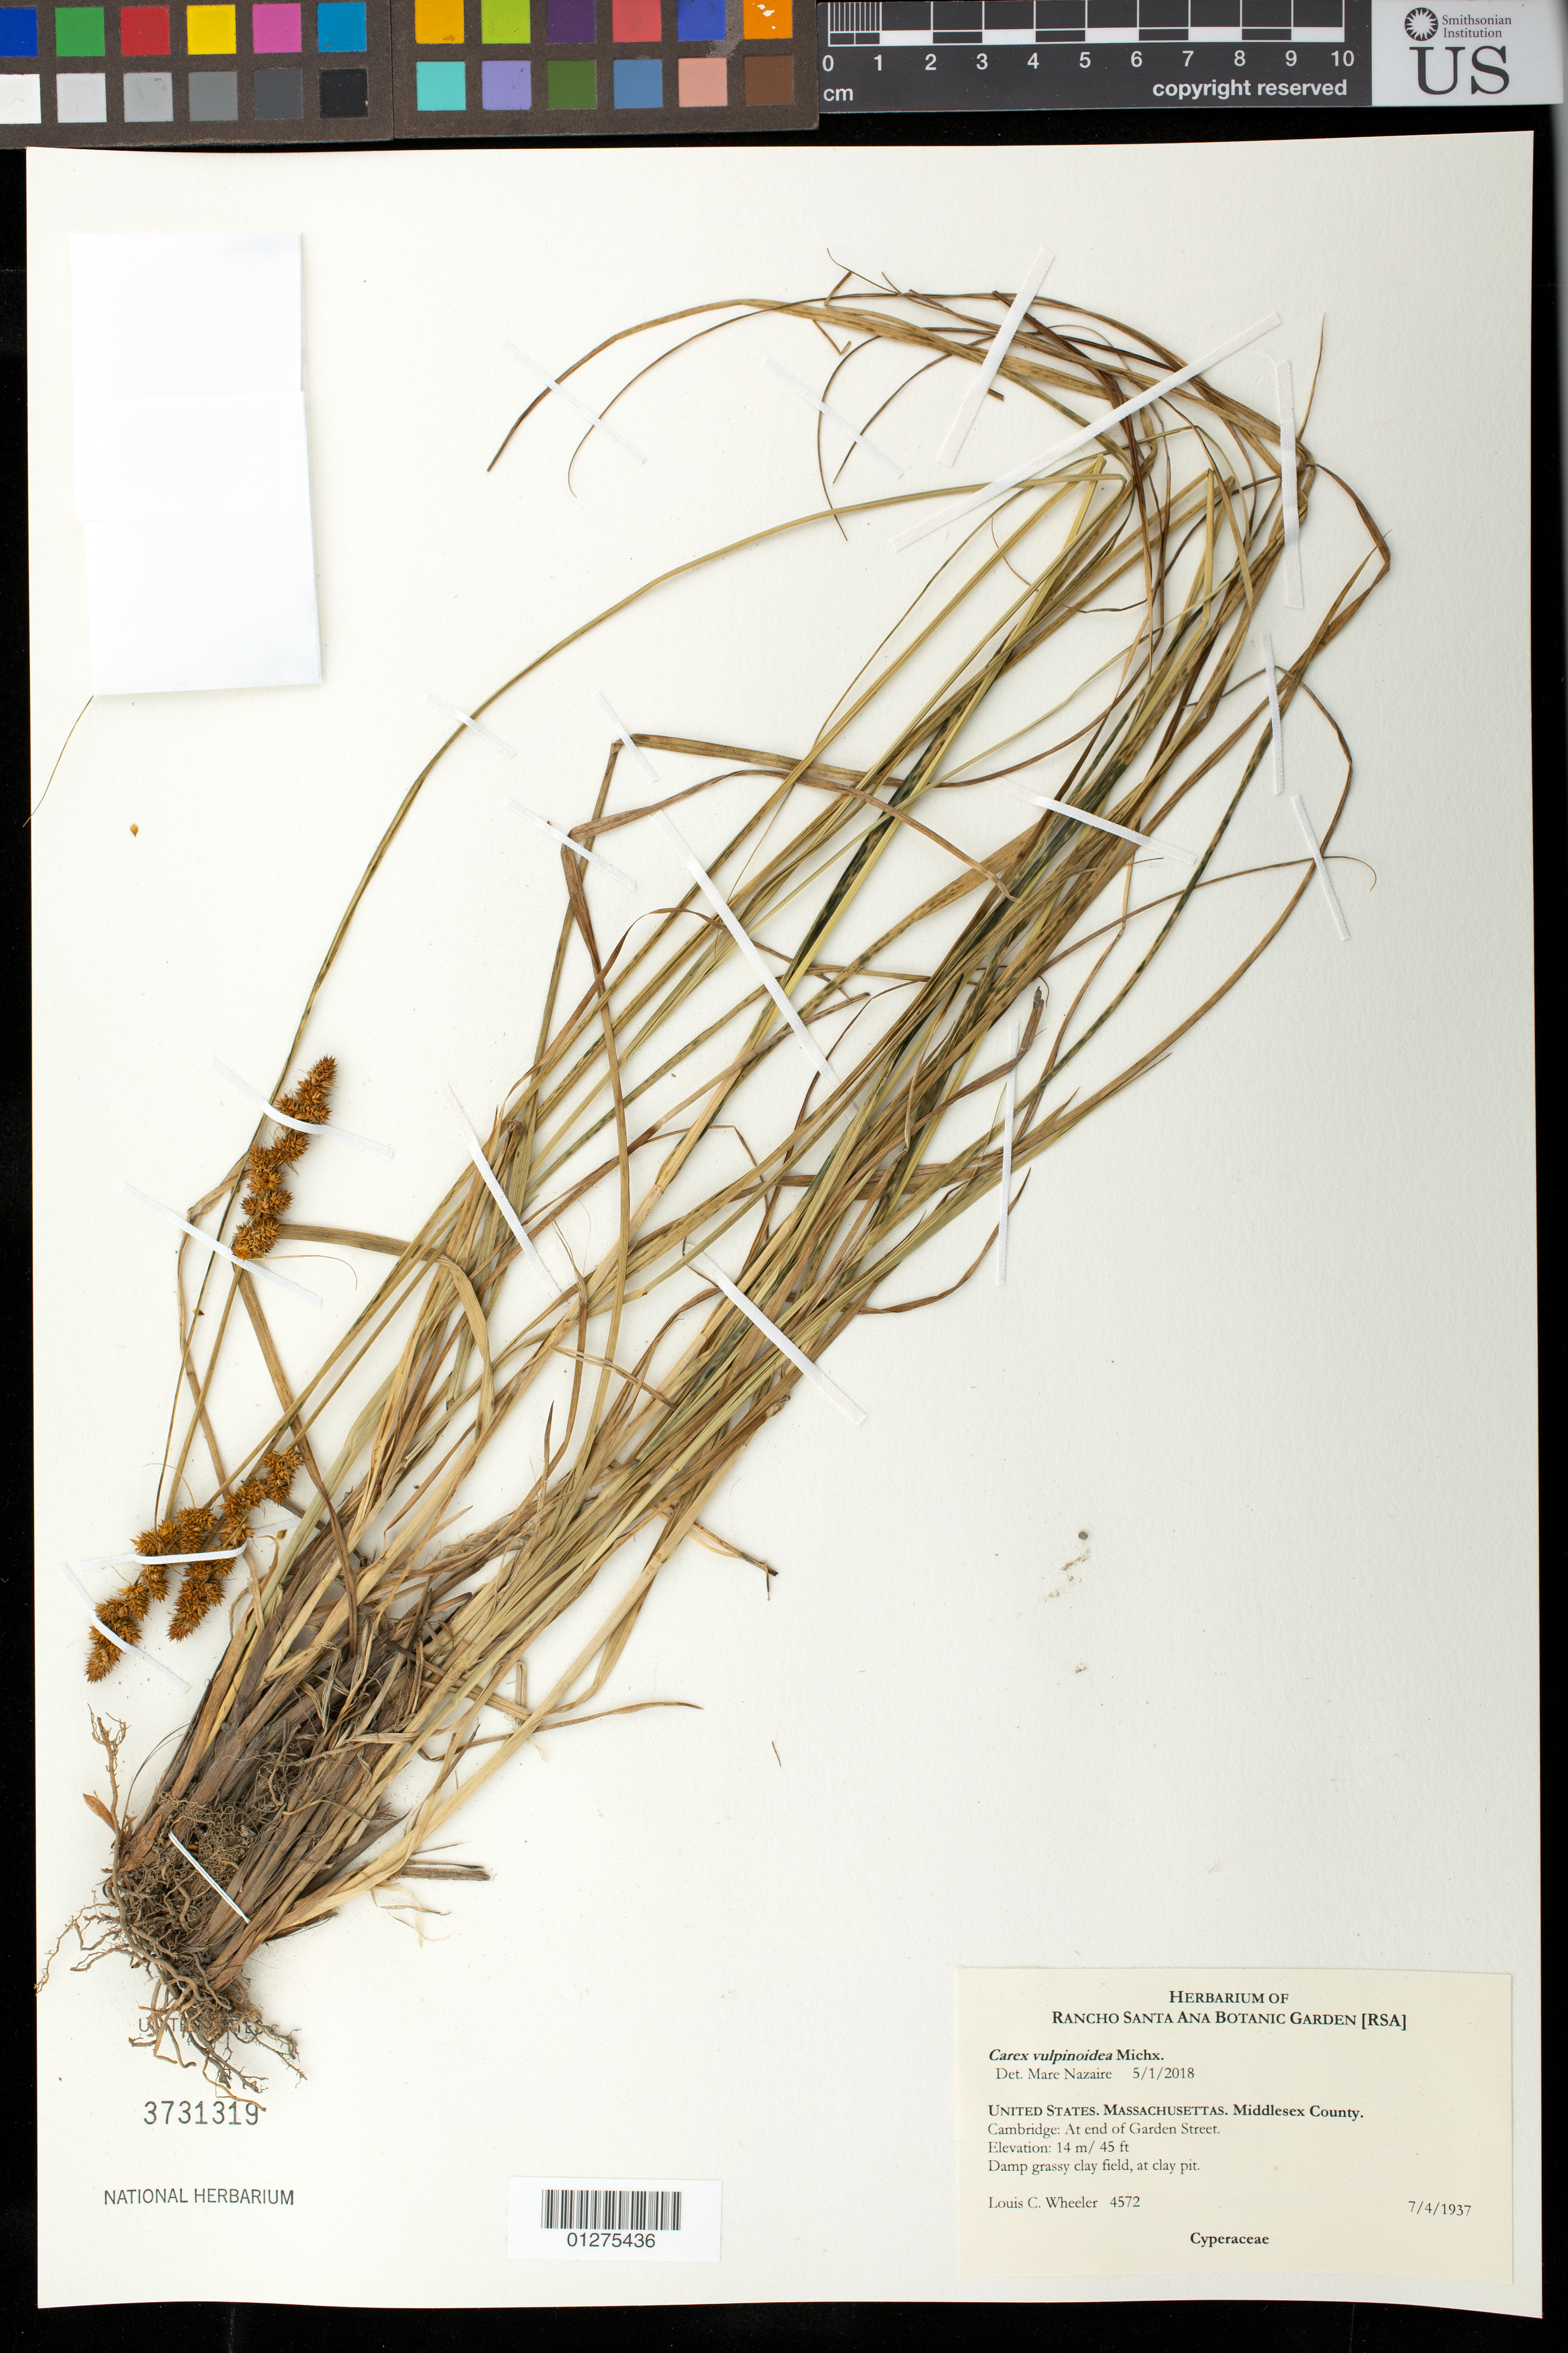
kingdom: Plantae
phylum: Tracheophyta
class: Liliopsida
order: Poales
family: Cyperaceae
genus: Carex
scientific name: Carex vulpinoidea Michx.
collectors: L. C. Wheeler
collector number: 4572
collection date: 1937-07-04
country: United States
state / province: Massachusetts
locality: Middlesex County. Cambridge: At end of Garden Street. Elevation: 14m/45 ft. Damp grassy clay field, at clay pit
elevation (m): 14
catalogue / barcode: US 3731319